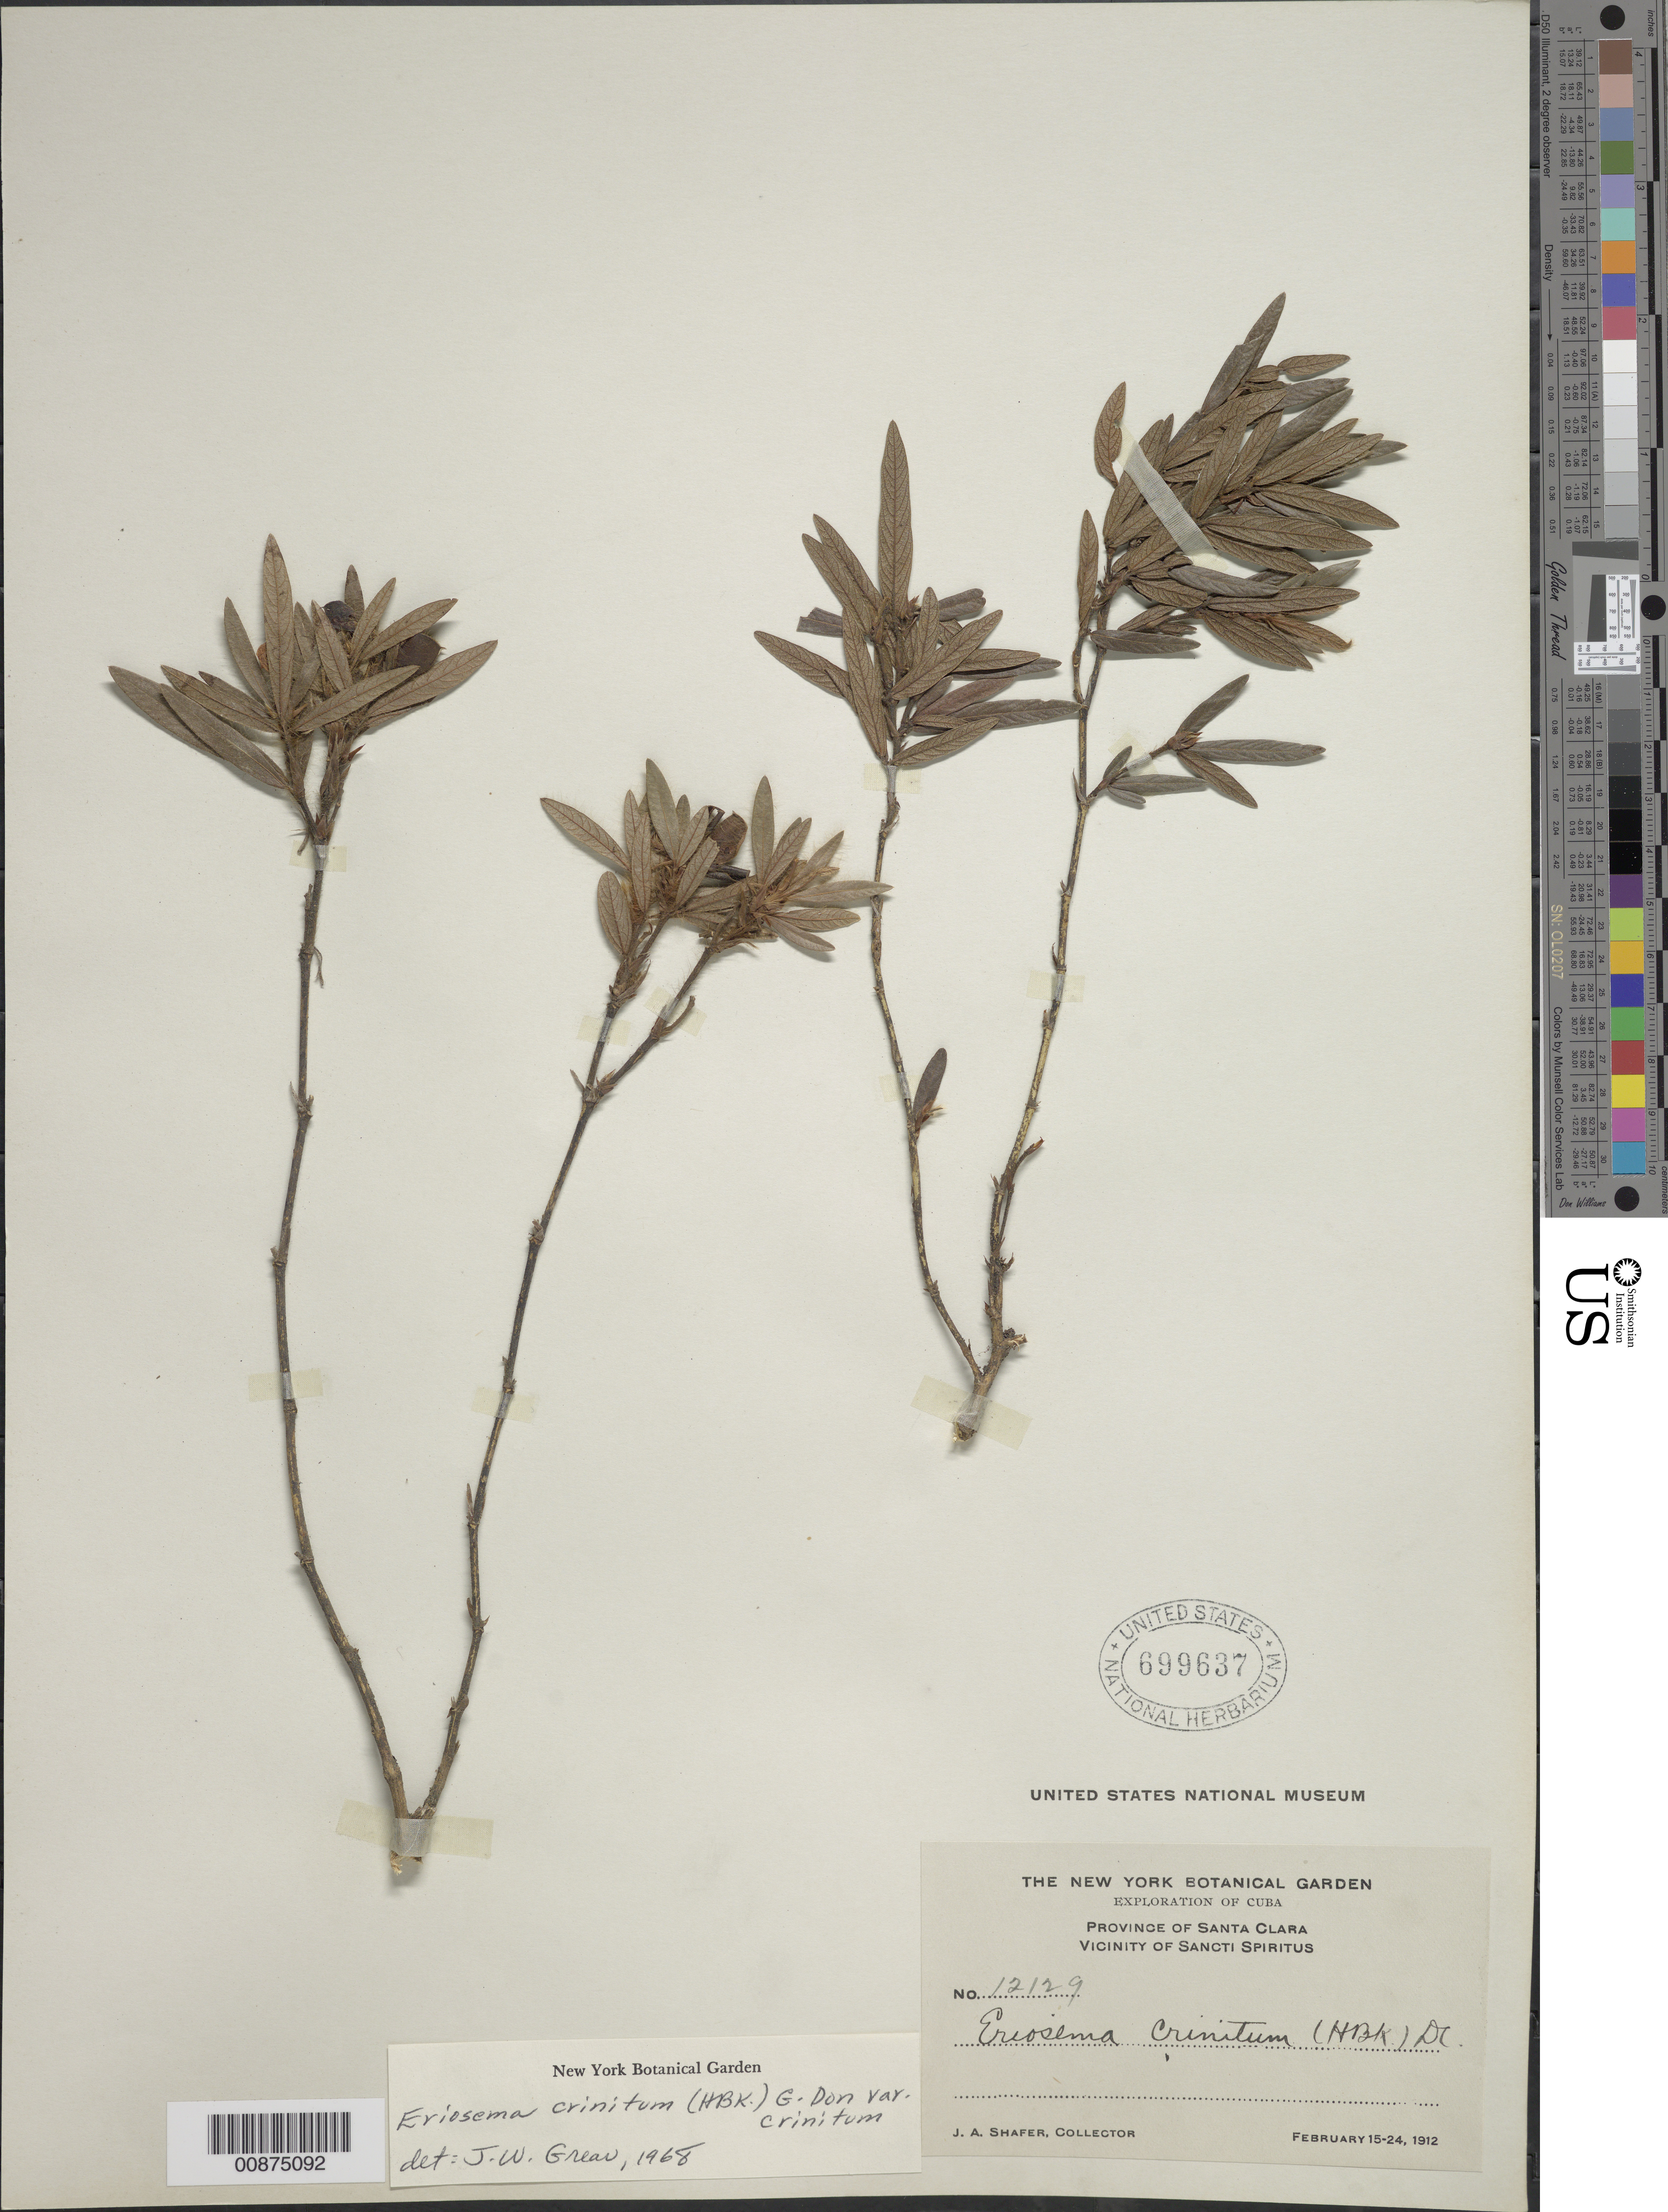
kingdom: Plantae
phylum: Tracheophyta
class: Magnoliopsida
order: Fabales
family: Fabaceae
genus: Eriosema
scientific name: Eriosema crinitum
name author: (Kunth) G. Don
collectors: J. A. Shafer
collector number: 12129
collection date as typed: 15 Feb 1912 to 24 Feb 1912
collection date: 1912-02-15/1912-02-24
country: Cuba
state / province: Las Villas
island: Cuba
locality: Province of Santa Clara (obsolete) Vicinity of Sancti Spiritus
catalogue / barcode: US 699637